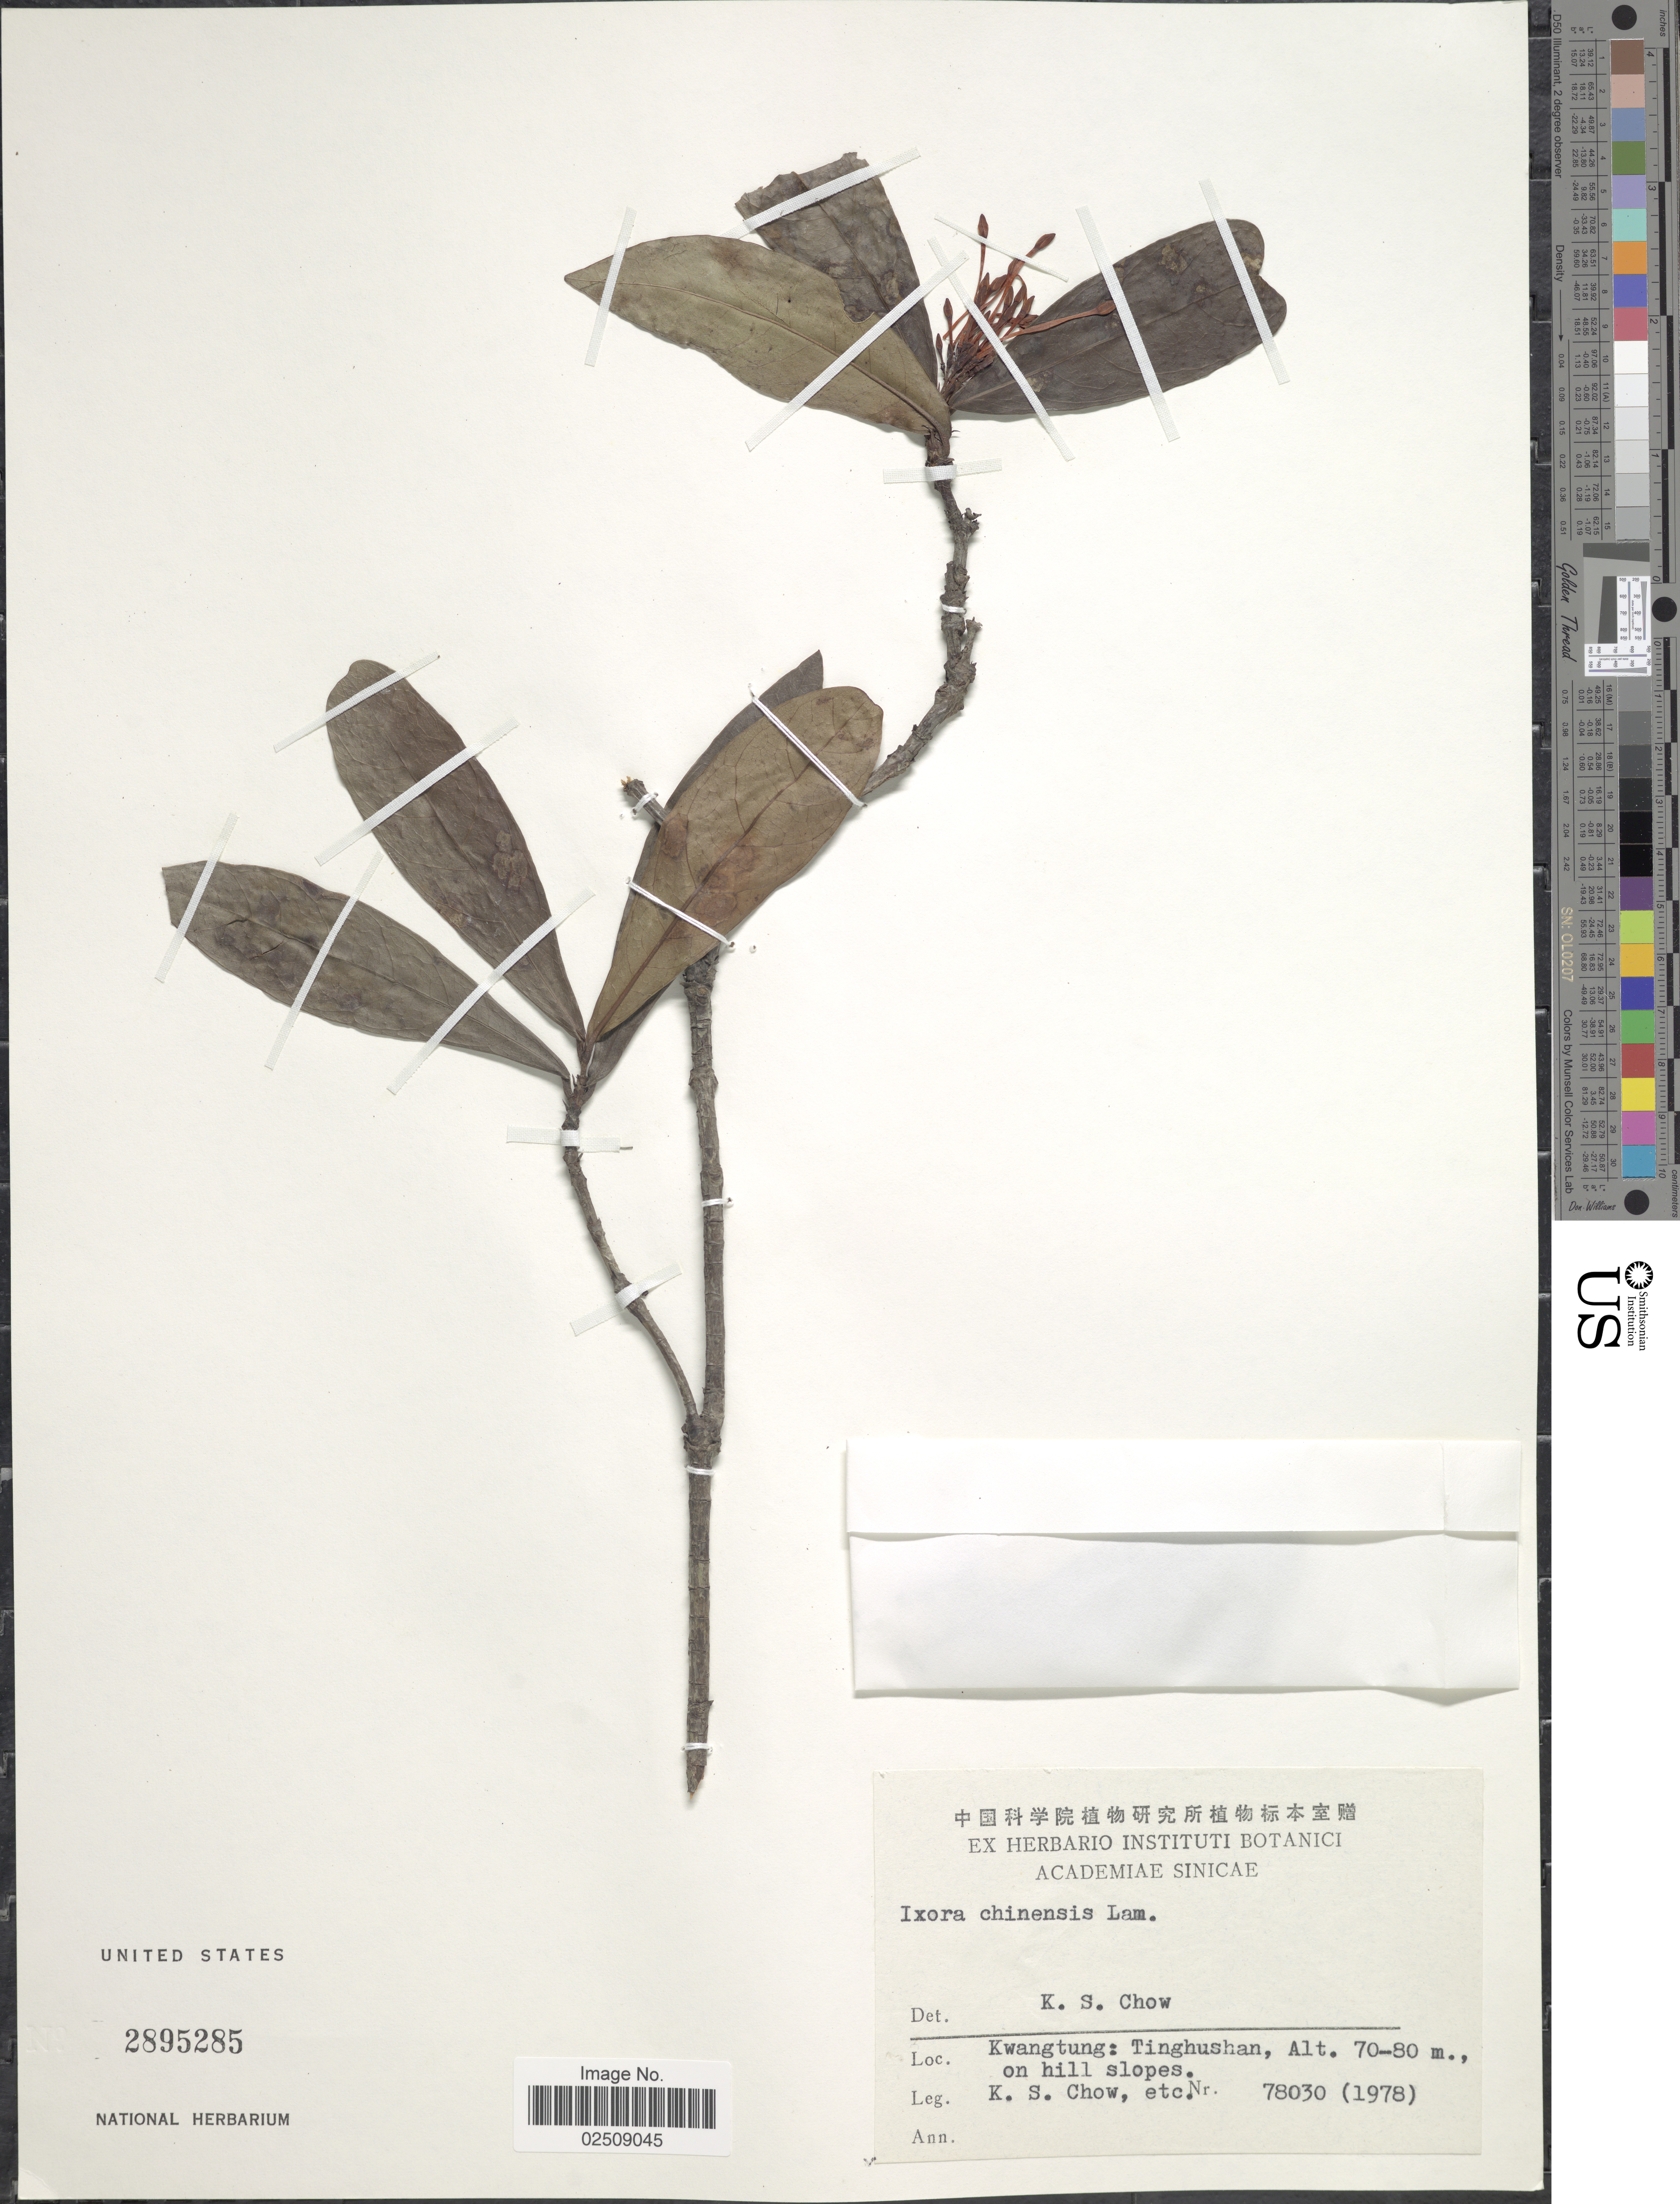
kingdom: Plantae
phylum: Tracheophyta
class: Magnoliopsida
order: Gentianales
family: Rubiaceae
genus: Ixora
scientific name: Ixora chinensis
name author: Lam.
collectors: K. S. Chow & et al.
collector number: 78030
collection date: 1978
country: China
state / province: Guangdong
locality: Kwangtung: Tinghushan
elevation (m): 70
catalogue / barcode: US 2895285